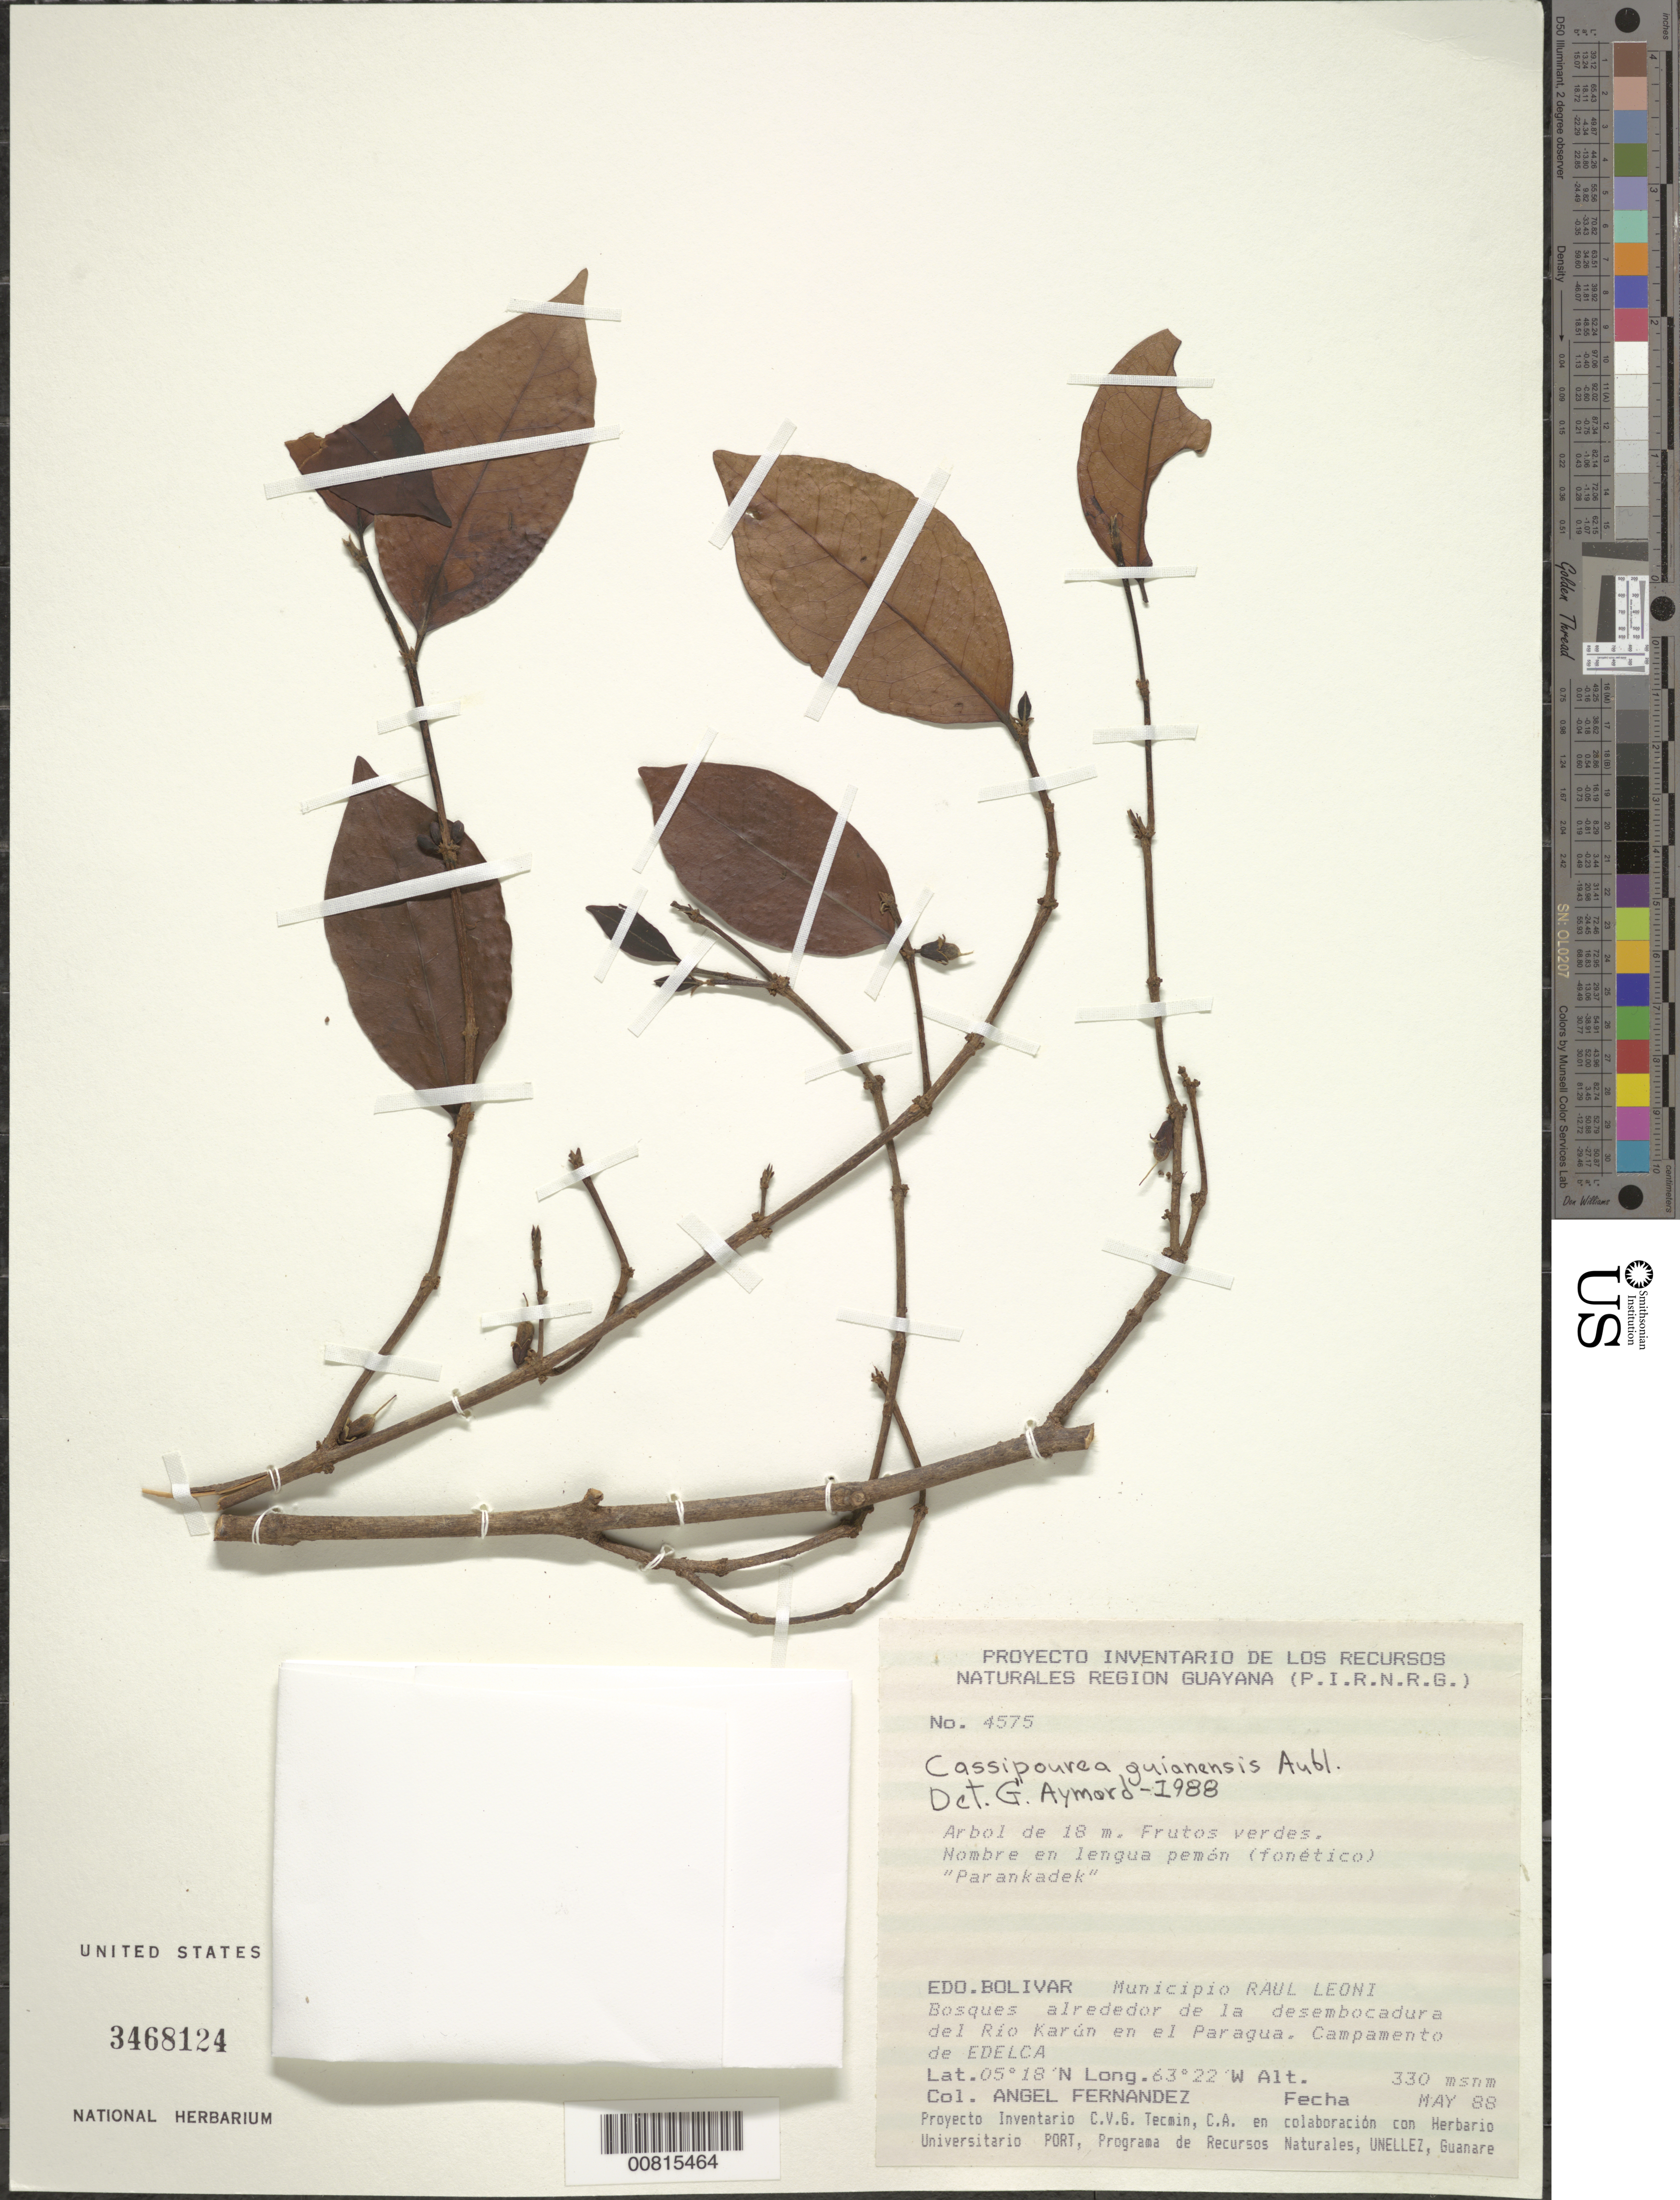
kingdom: Plantae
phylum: Tracheophyta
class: Magnoliopsida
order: Malpighiales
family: Rhizophoraceae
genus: Cassipourea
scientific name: Cassipourea guianensis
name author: Aubl.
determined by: Aymard C., G. A., (PORT), Univ. Nac. Exp. de los Llanos Ezequiel Zamora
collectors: A. Fernández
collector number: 4575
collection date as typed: May-88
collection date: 1988-05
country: Venezuela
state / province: Bolívar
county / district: Angostura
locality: Mun. Raúl Leoni [=Angostura], Río Karún en el Paragua, Campamento EDELCA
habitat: Forest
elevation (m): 330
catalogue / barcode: US 3468124